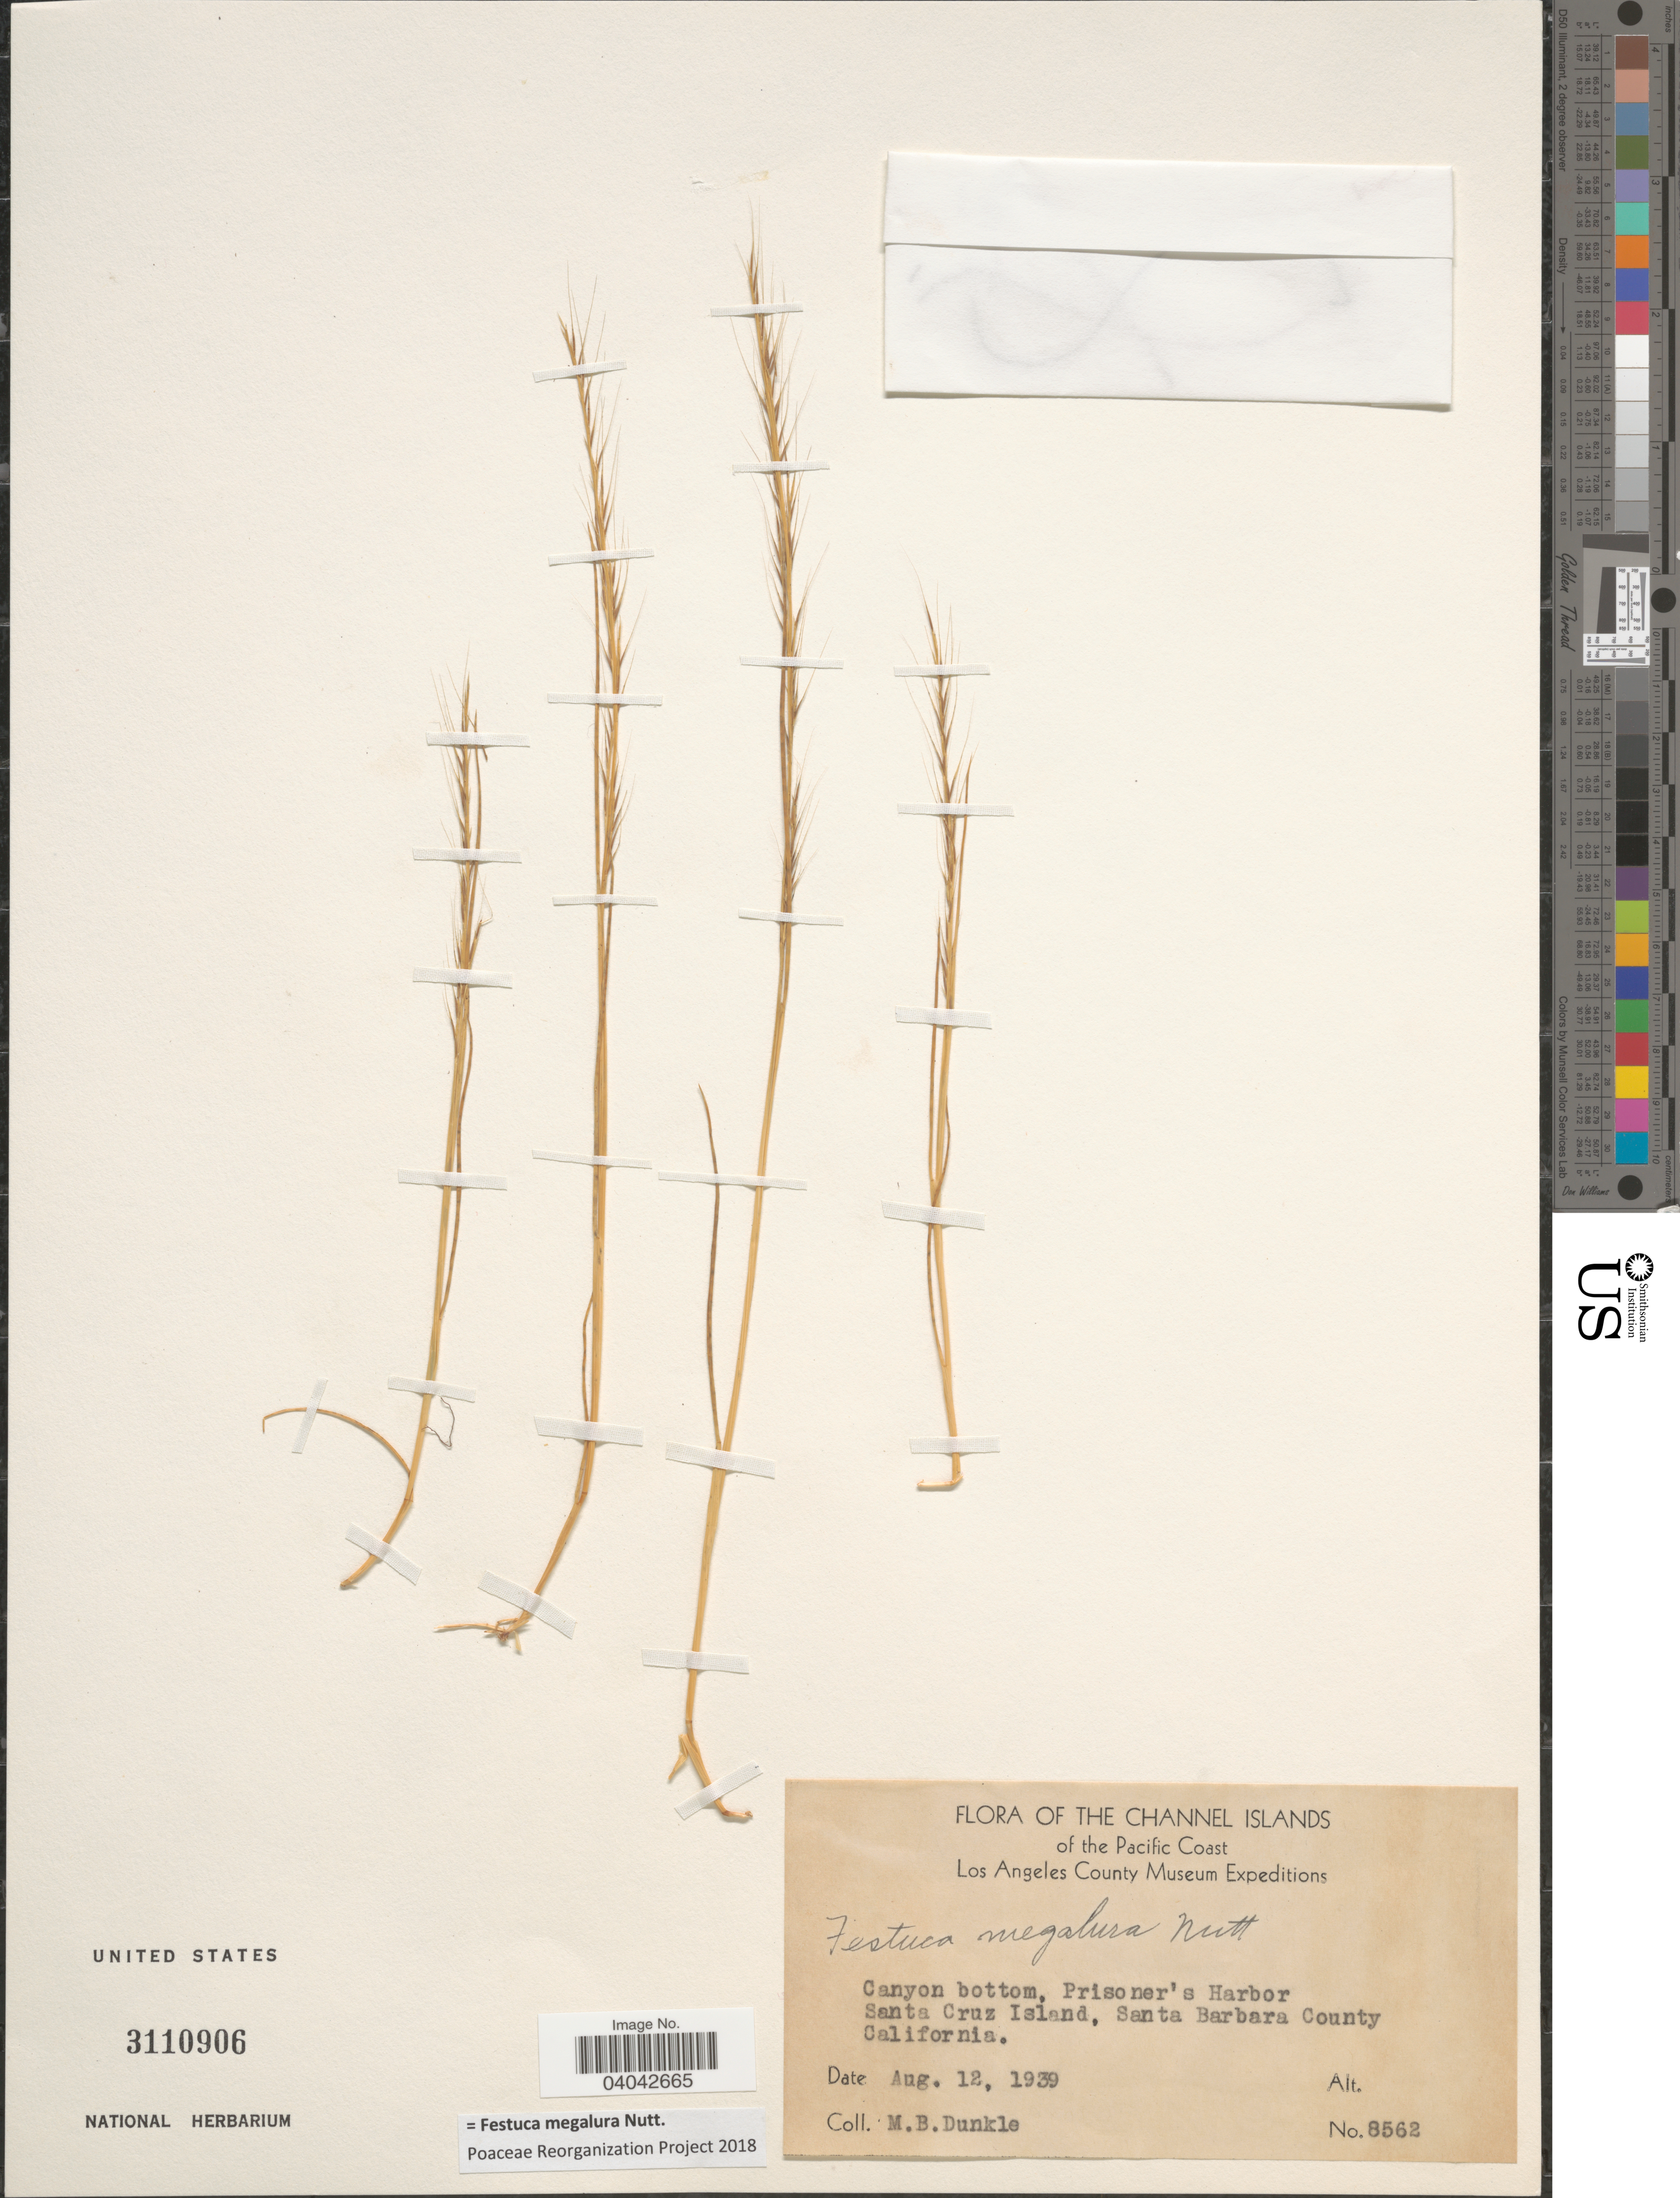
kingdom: Plantae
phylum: Tracheophyta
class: Liliopsida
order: Poales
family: Poaceae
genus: Festuca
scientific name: Festuca megalura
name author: Nutt.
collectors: M. Dunkle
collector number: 8562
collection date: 1939-08-12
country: United States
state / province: California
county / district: Santa Barbara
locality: Channel Islands of the Pacific Coast. Canyon bottom, Prisoner's Harbor, Santa Cruz Island, Santa Barbara County.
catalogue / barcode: US 3110906